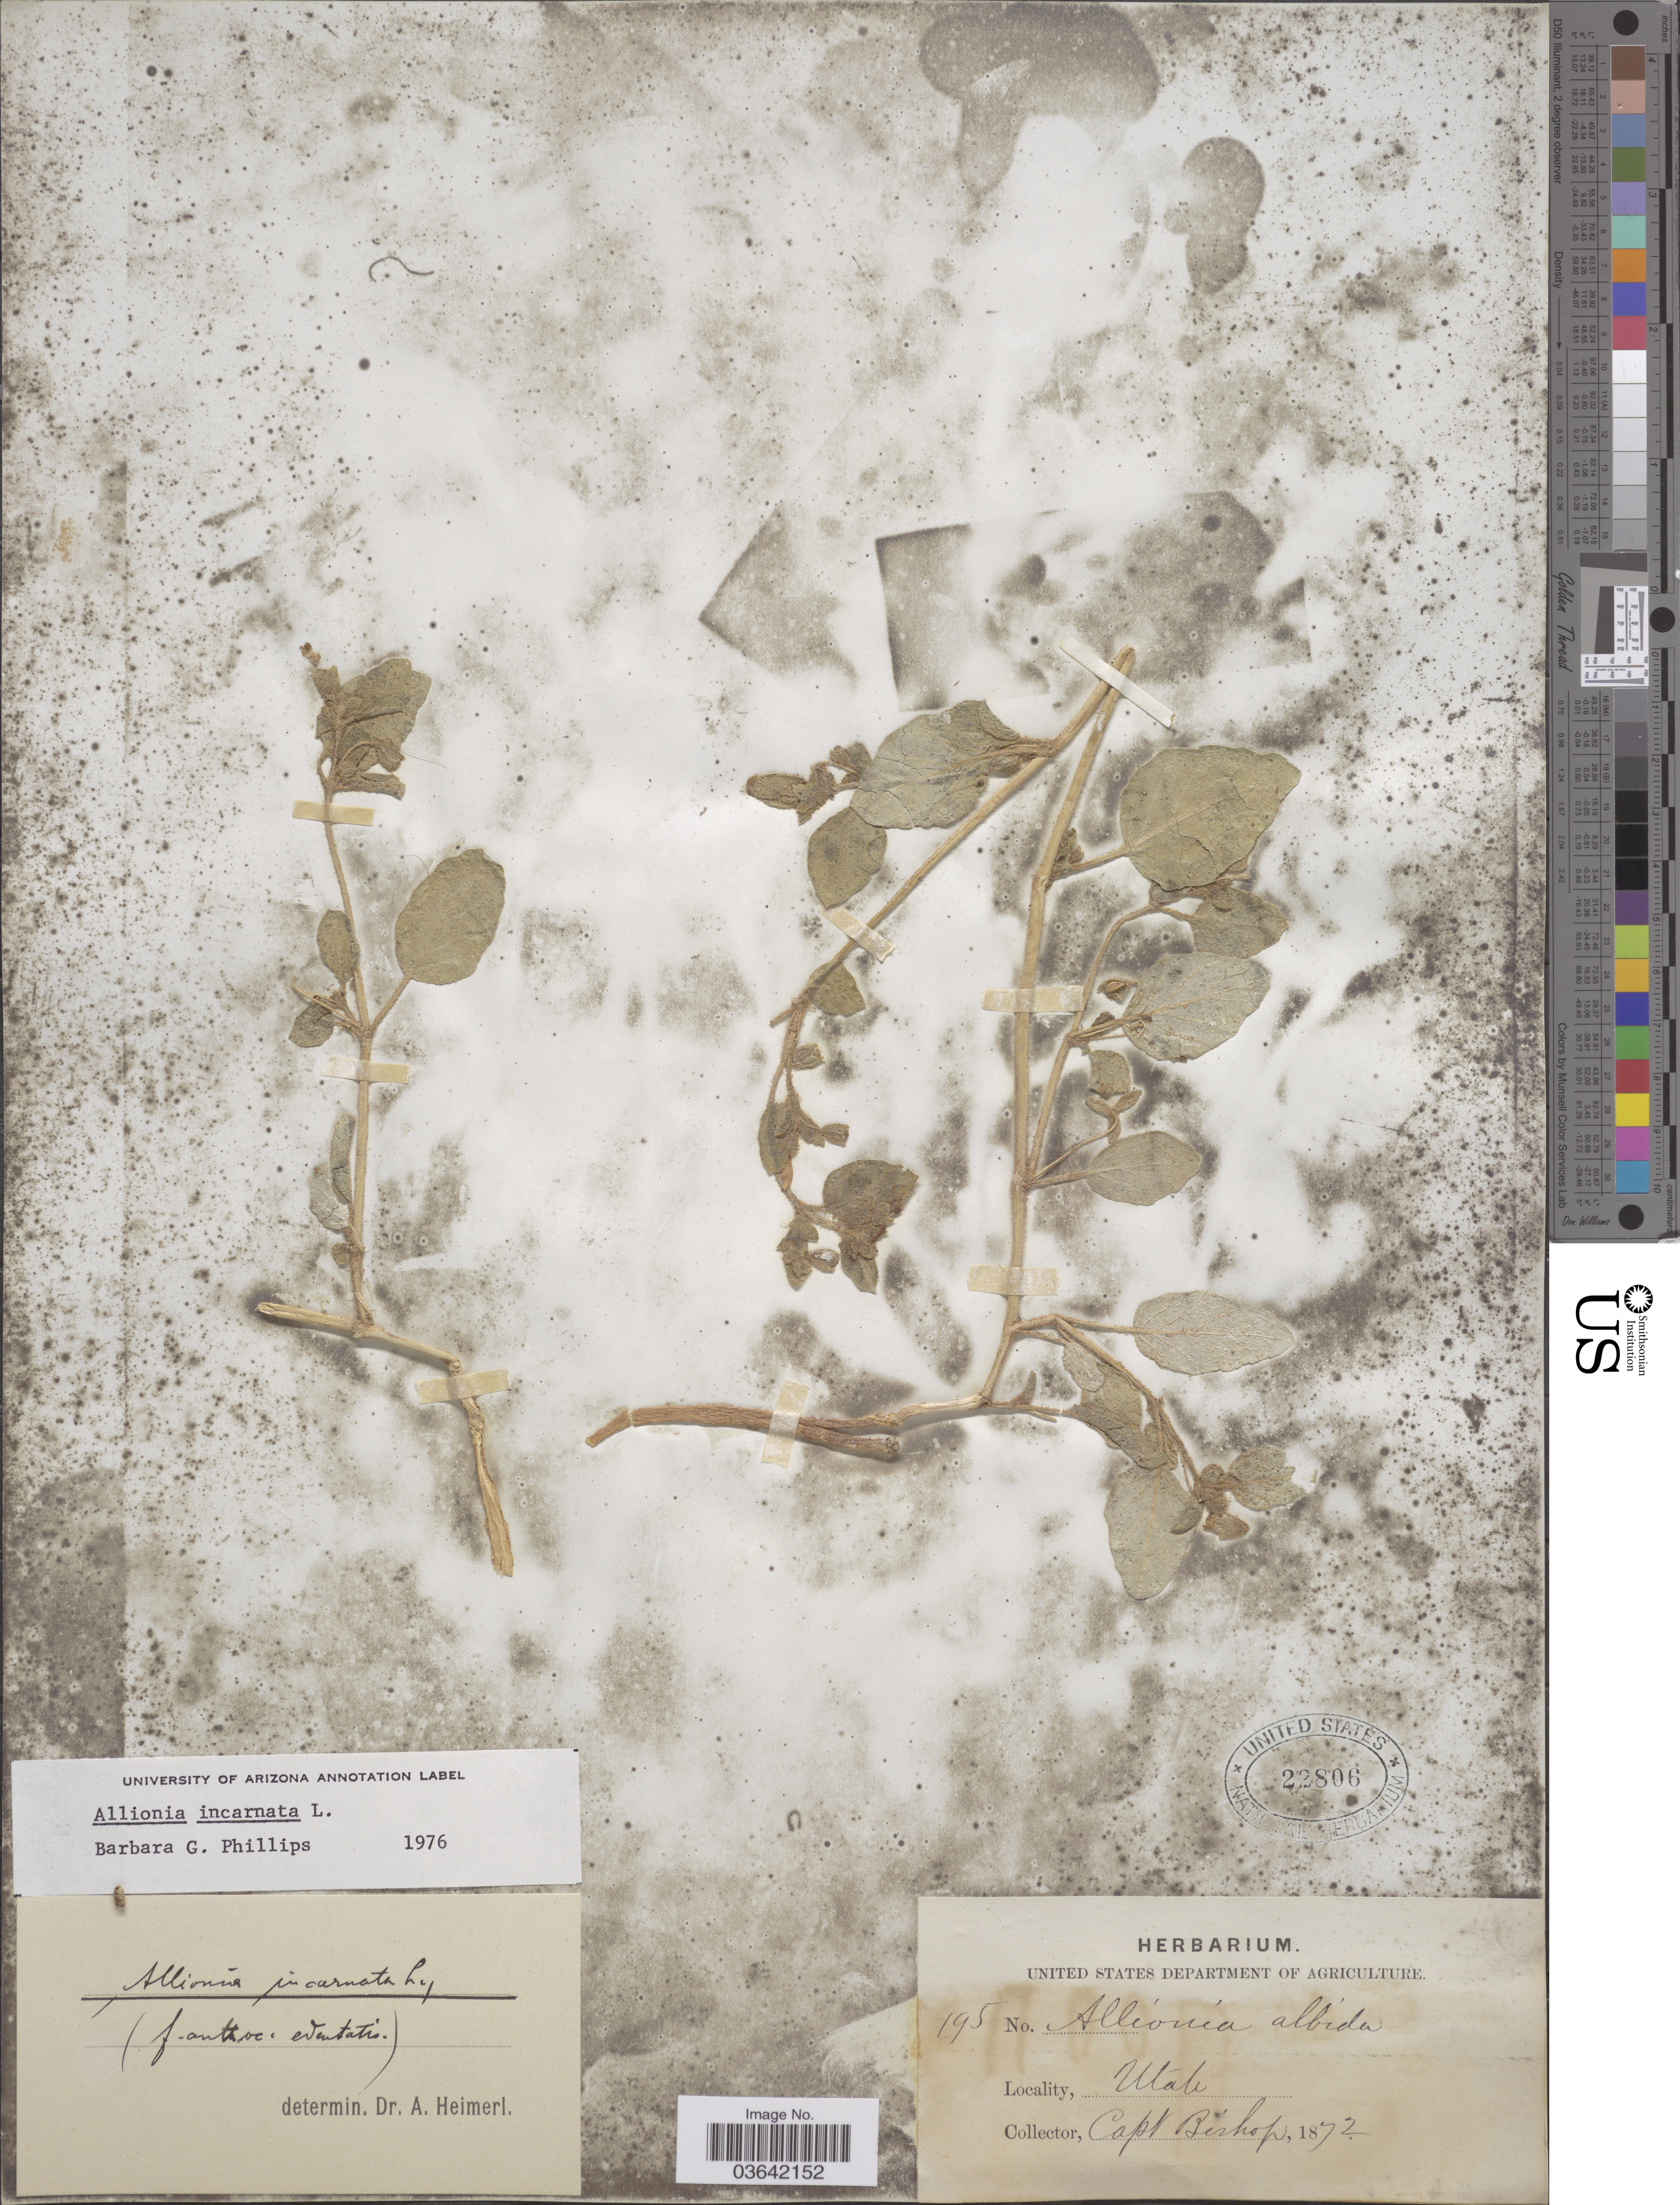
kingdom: Plantae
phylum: Tracheophyta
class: Magnoliopsida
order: Caryophyllales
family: Nyctaginaceae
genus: Allionia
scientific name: Allionia incarnata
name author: L.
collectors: F. M. Bishop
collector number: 195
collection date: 1872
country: United States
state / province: Utah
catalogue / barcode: US 22806